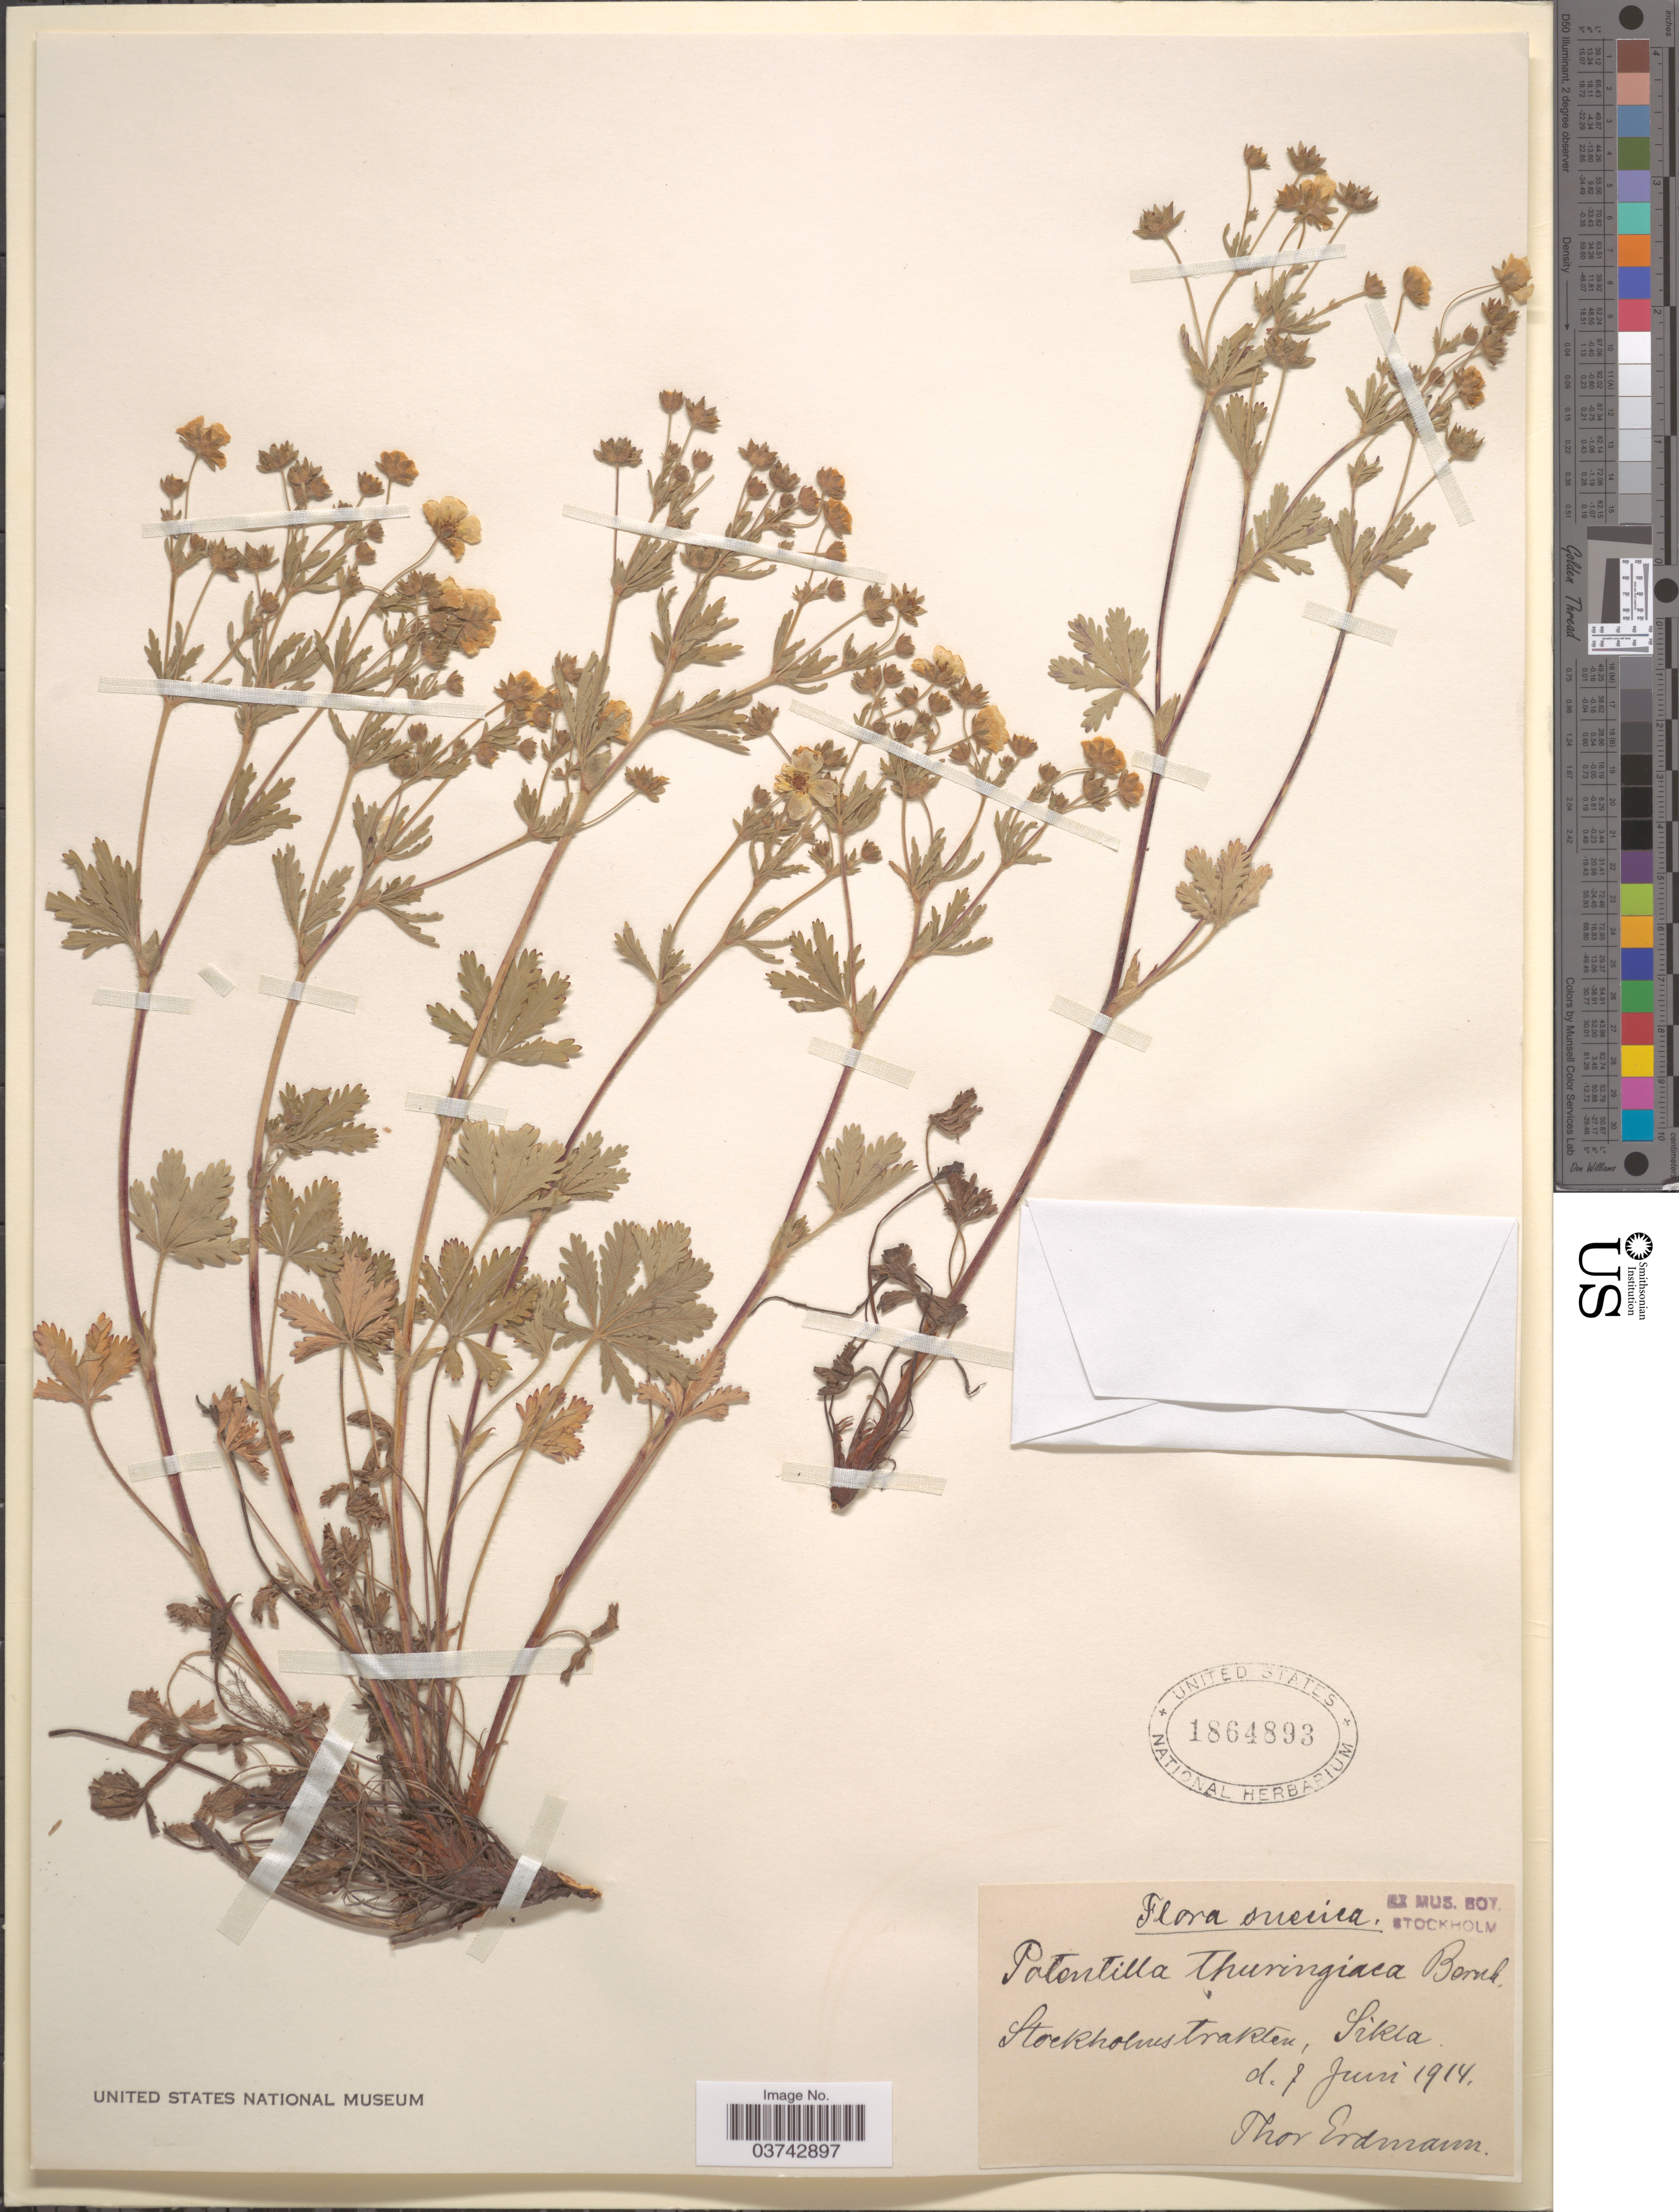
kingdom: Plantae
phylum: Tracheophyta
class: Magnoliopsida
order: Rosales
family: Rosaceae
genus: Potentilla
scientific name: Potentilla thuringiaca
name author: Bernh. ex Link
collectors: T. Erdmann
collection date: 1914-06-07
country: Sweden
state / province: Stockholm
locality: Suecica. Stockholmstrakten, Sikla.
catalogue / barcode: US 1864893